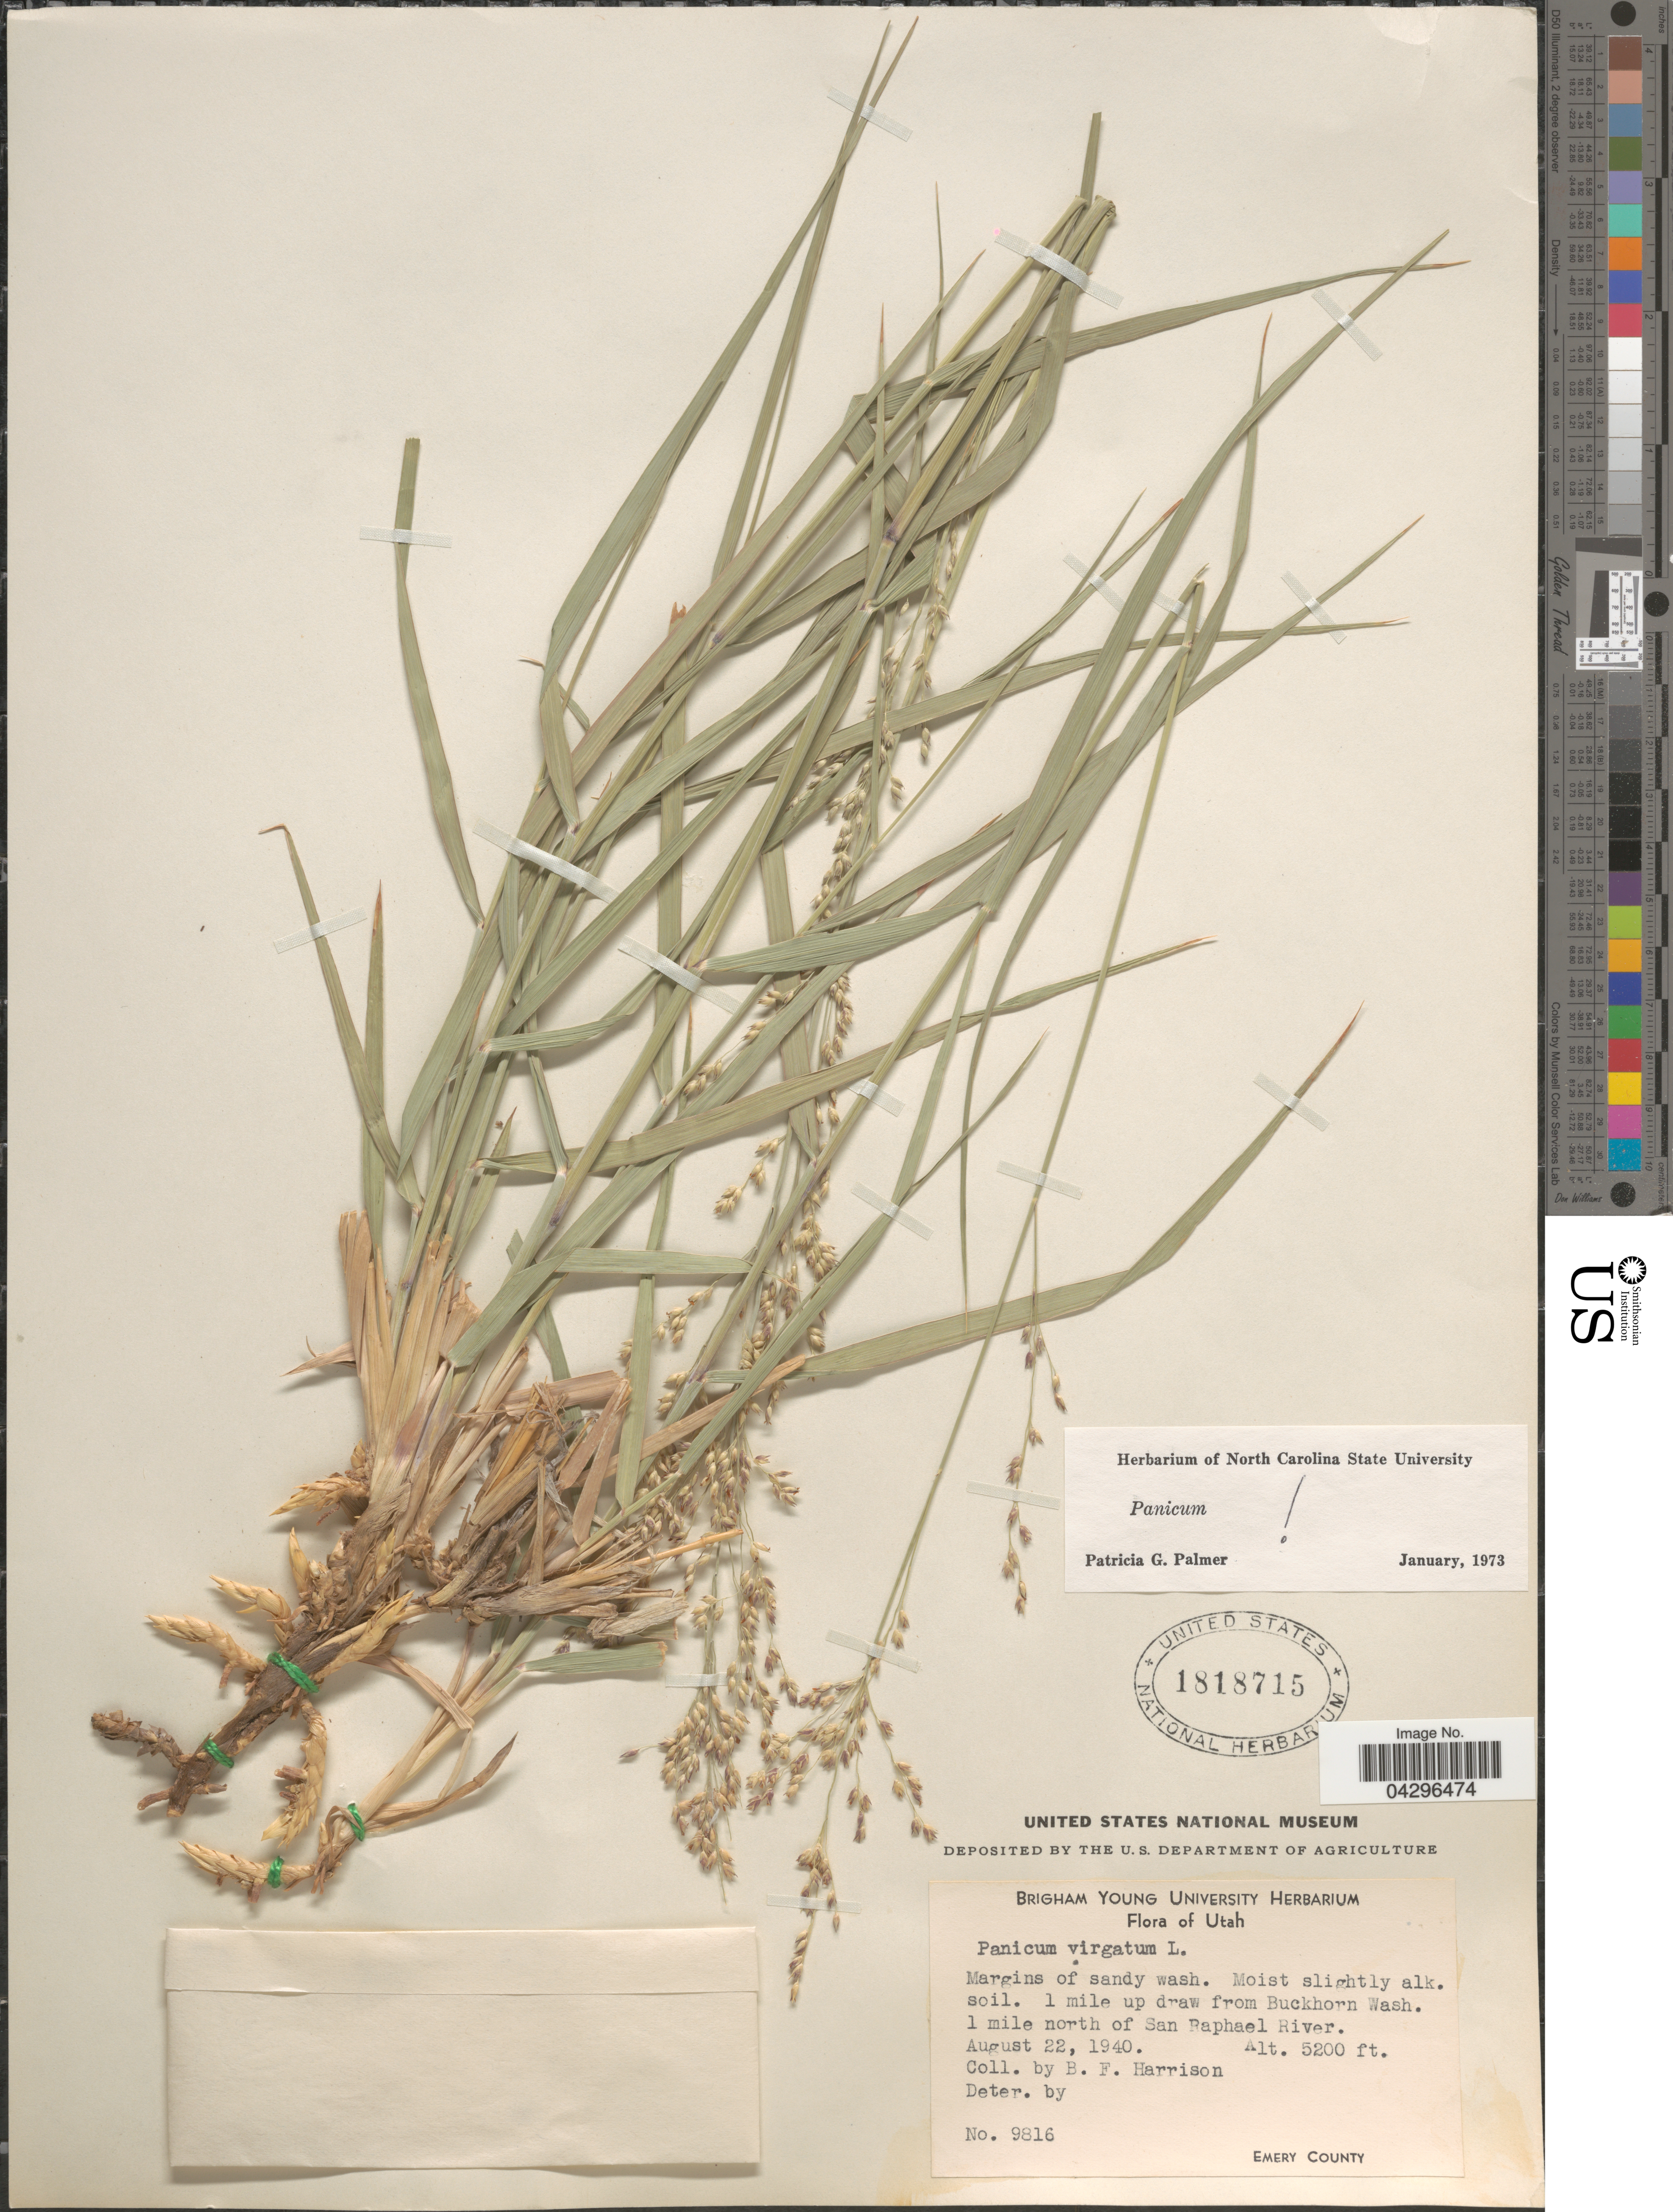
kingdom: Plantae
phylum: Tracheophyta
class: Liliopsida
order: Poales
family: Poaceae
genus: Panicum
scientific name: Panicum virgatum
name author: L.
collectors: B. F. Harrison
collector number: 9816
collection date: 1940-08-22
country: United States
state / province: Utah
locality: Margins of sandy wash. Moist slightly alk. soil. 1 mile up draw from Buckhorn Wash. 1 mile north of San Raphael River. Emery County.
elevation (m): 1585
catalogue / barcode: US 1818715